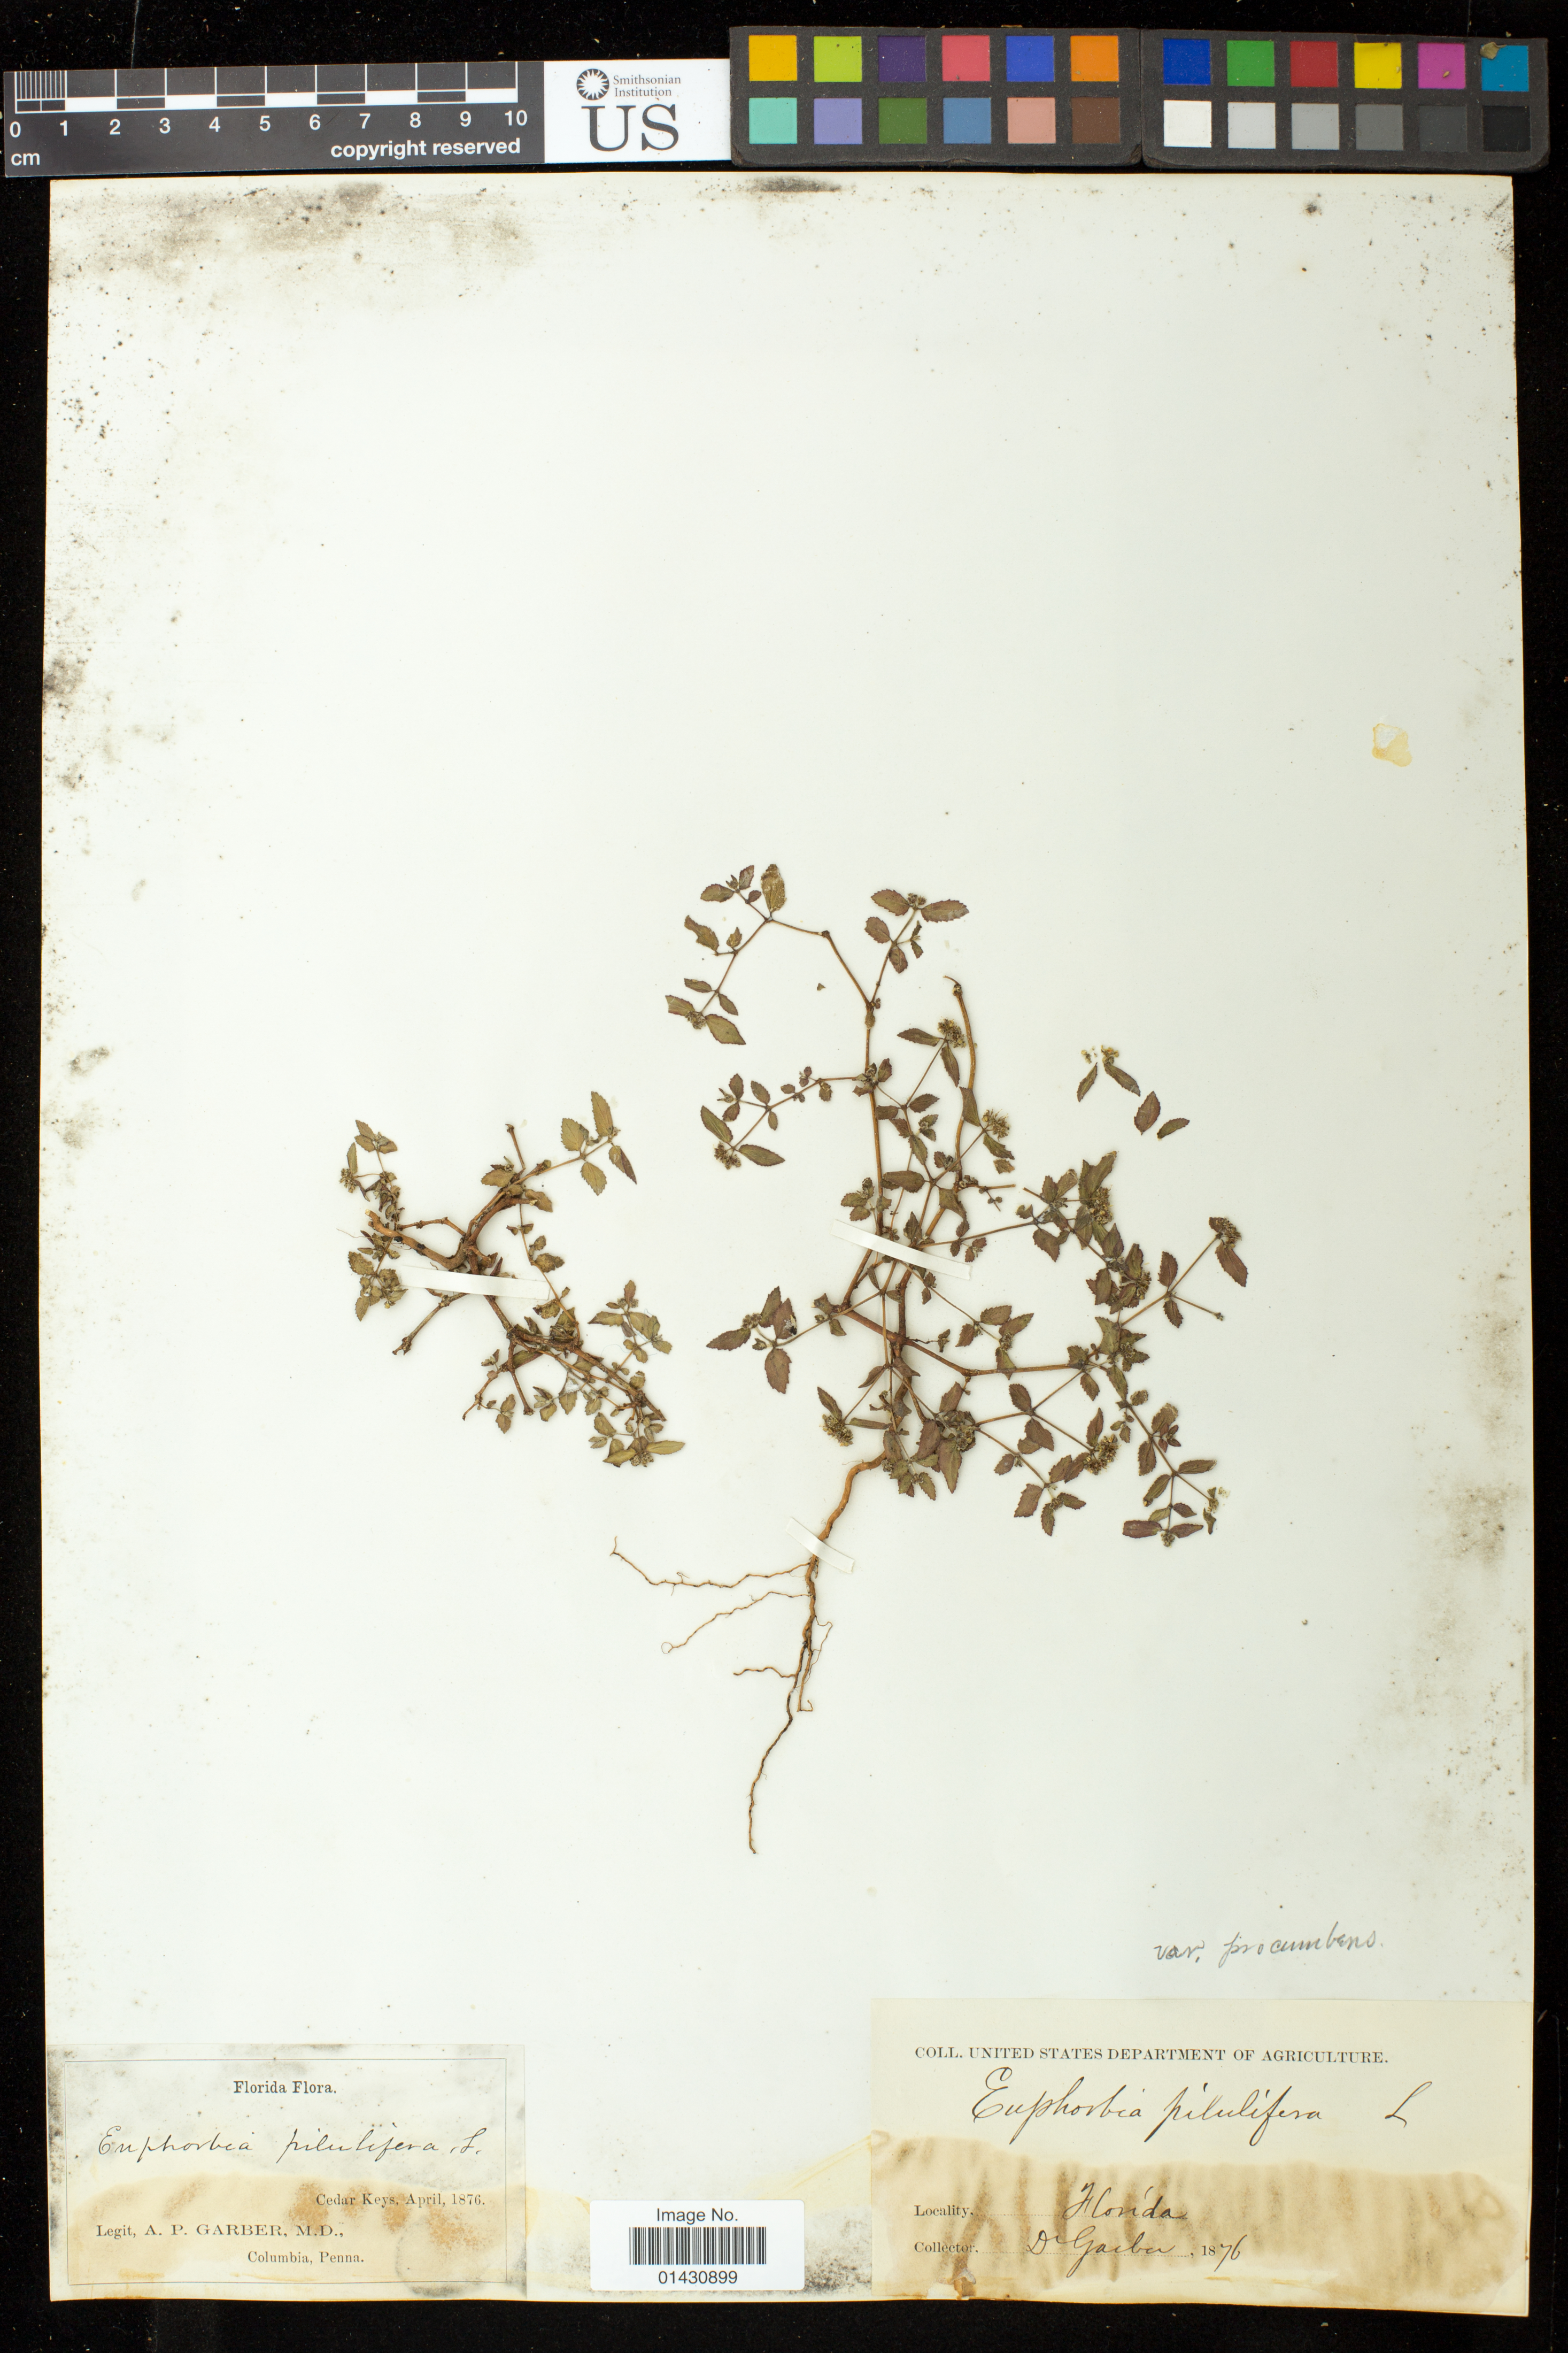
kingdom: Plantae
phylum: Tracheophyta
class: Magnoliopsida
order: Malpighiales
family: Euphorbiaceae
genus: Euphorbia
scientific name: Euphorbia ophthalmica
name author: Pers.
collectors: A. P. Garber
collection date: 1876-04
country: United States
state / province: Florida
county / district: Levy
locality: Cedar Keys